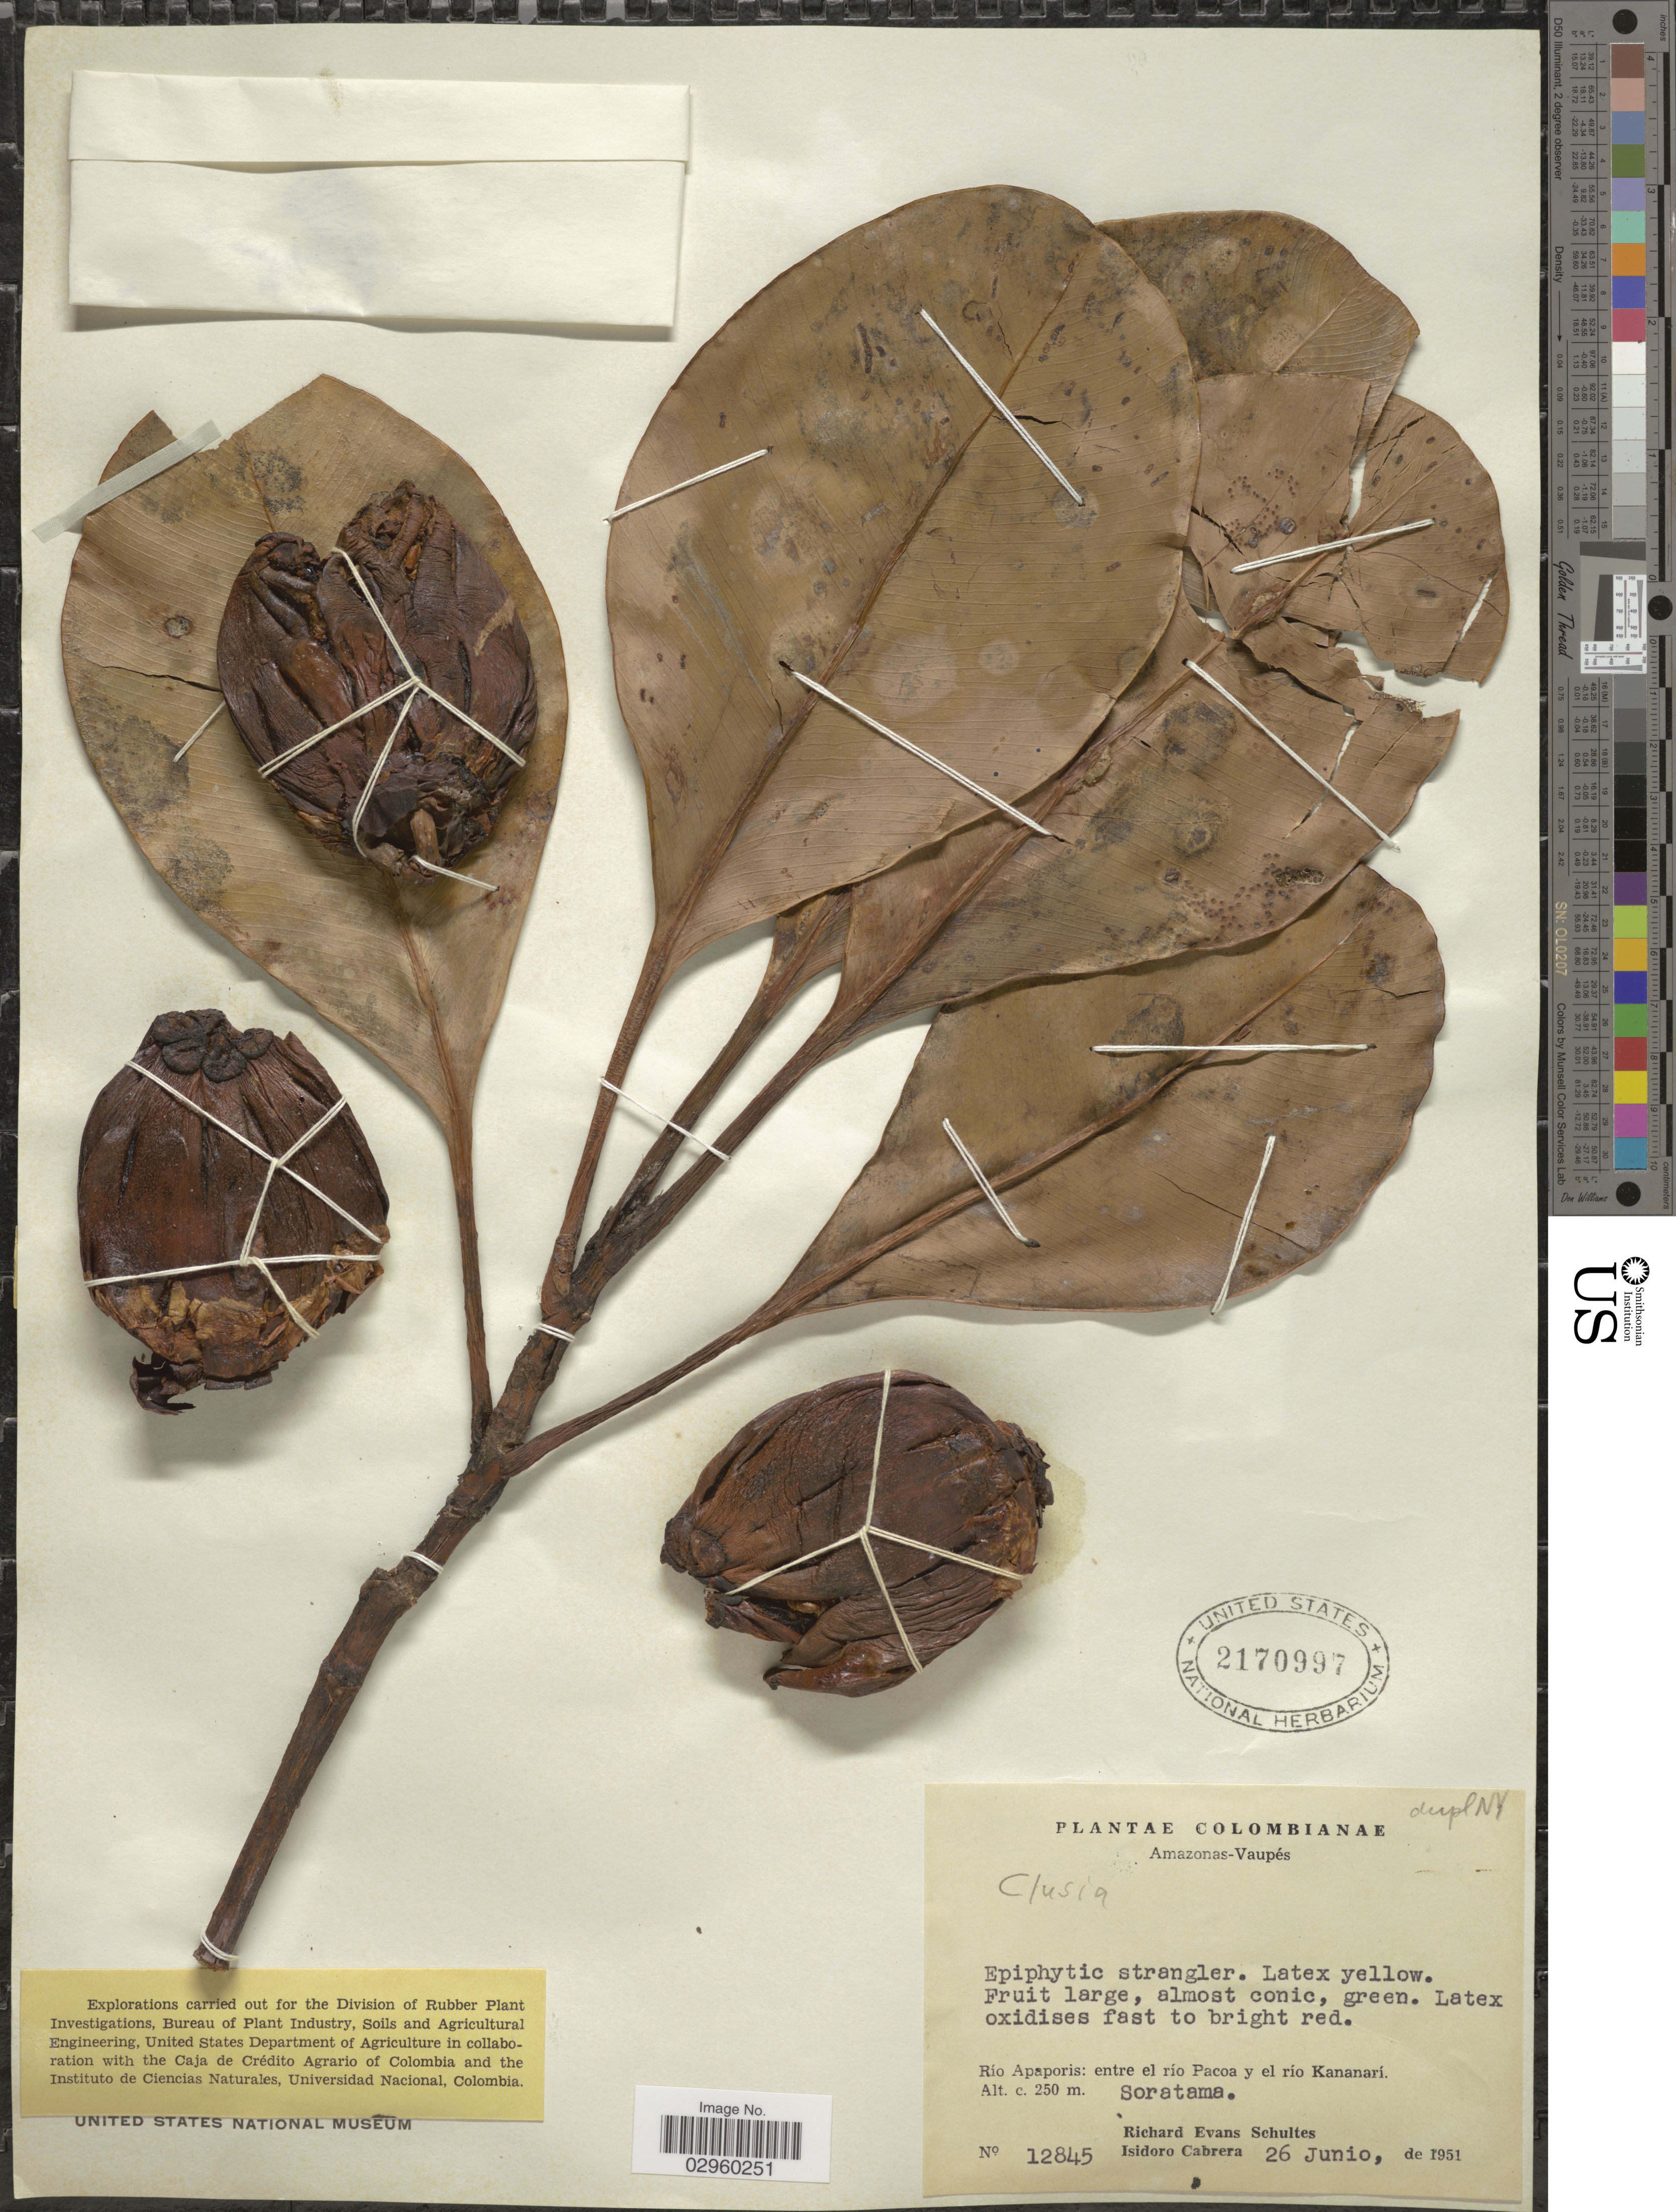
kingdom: Plantae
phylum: Tracheophyta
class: Magnoliopsida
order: Malpighiales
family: Clusiaceae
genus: Clusia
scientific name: Clusia sp.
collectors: R. E. Schultes & I. Cabrera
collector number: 12845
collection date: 1951-06-26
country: Colombia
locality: Amazonas-Vaupés: Rio Apaporis, entre el río Pacoa y el río Kananarí, Soratama.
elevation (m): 250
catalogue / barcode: US 2170997